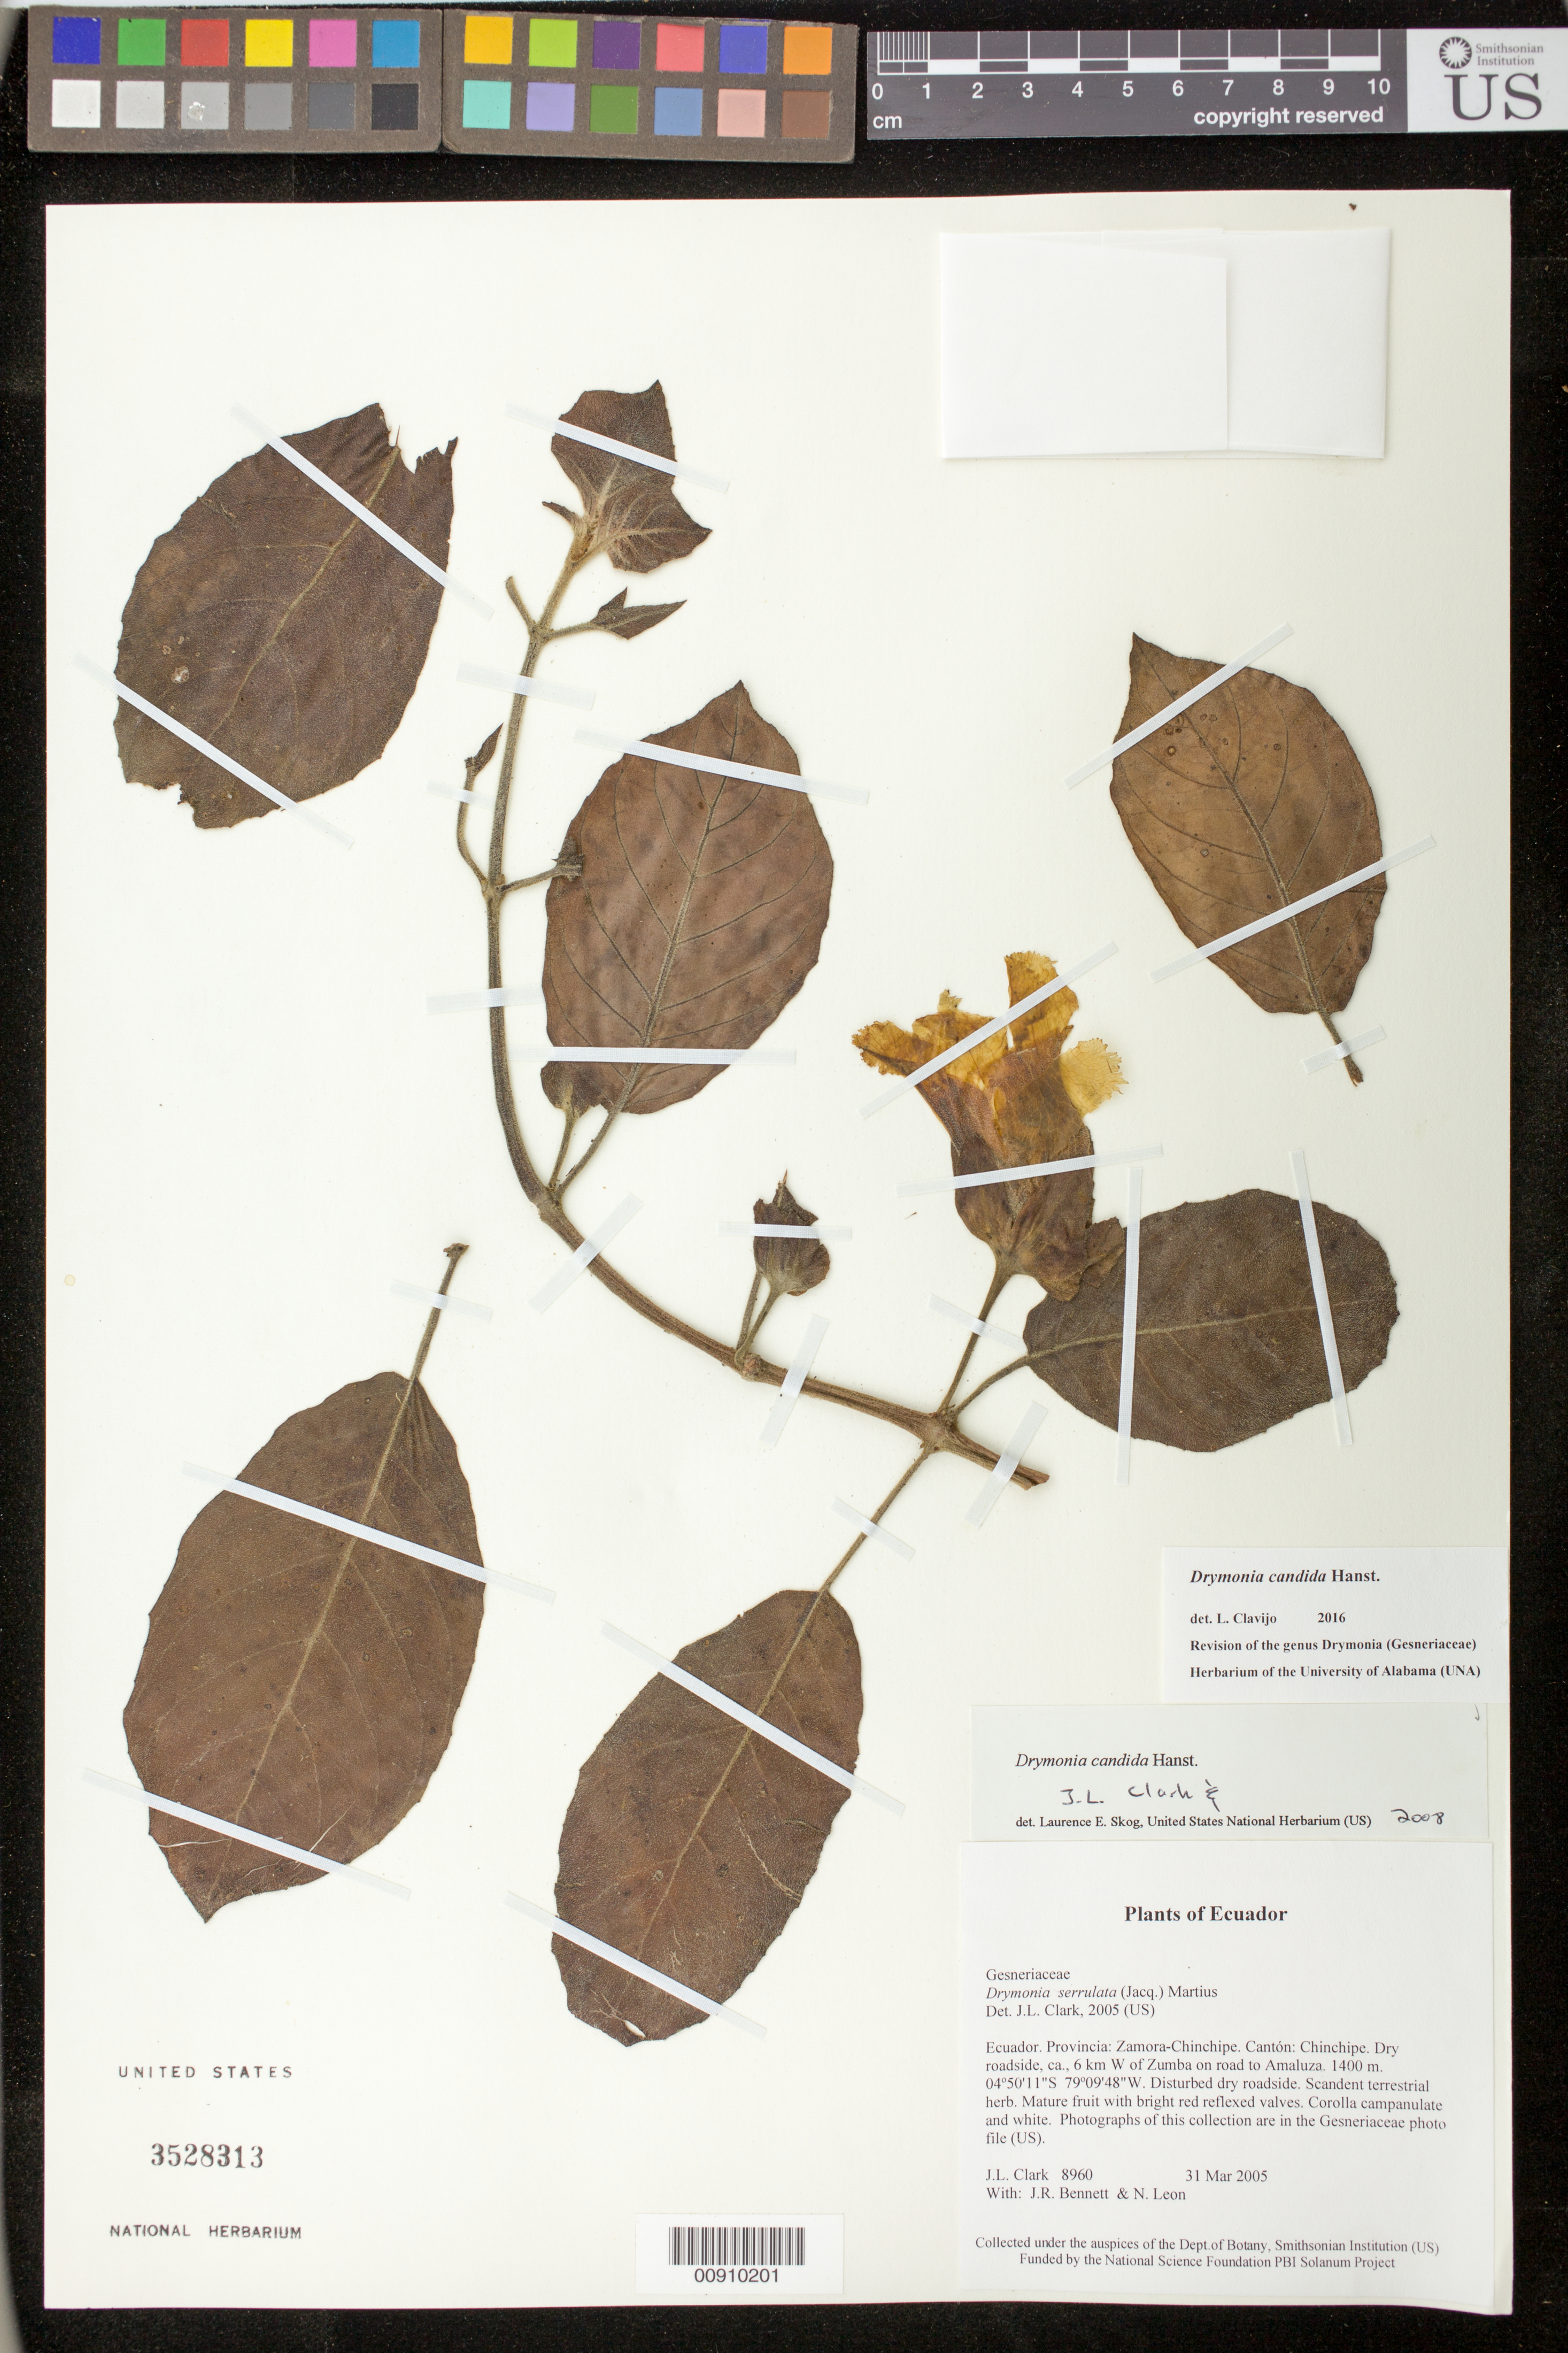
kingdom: Plantae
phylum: Tracheophyta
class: Magnoliopsida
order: Lamiales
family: Gesneriaceae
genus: Drymonia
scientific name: Drymonia candida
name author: Hanst.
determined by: Clark, J. L., (SEL), The Marie Selby Botanical Garden (UNITED STATES)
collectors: J. L. Clark, J. R. Bennett & N. Leon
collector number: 8960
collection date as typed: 31 Mar 2005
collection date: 2005-03-31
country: Ecuador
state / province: Zamora-Chinchipe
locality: Chinchipe. Dry roadside, ca., 6 km W of Zumba on road to Amaluza.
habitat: Disturbed dry roadside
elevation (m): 1400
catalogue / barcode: US 3528313